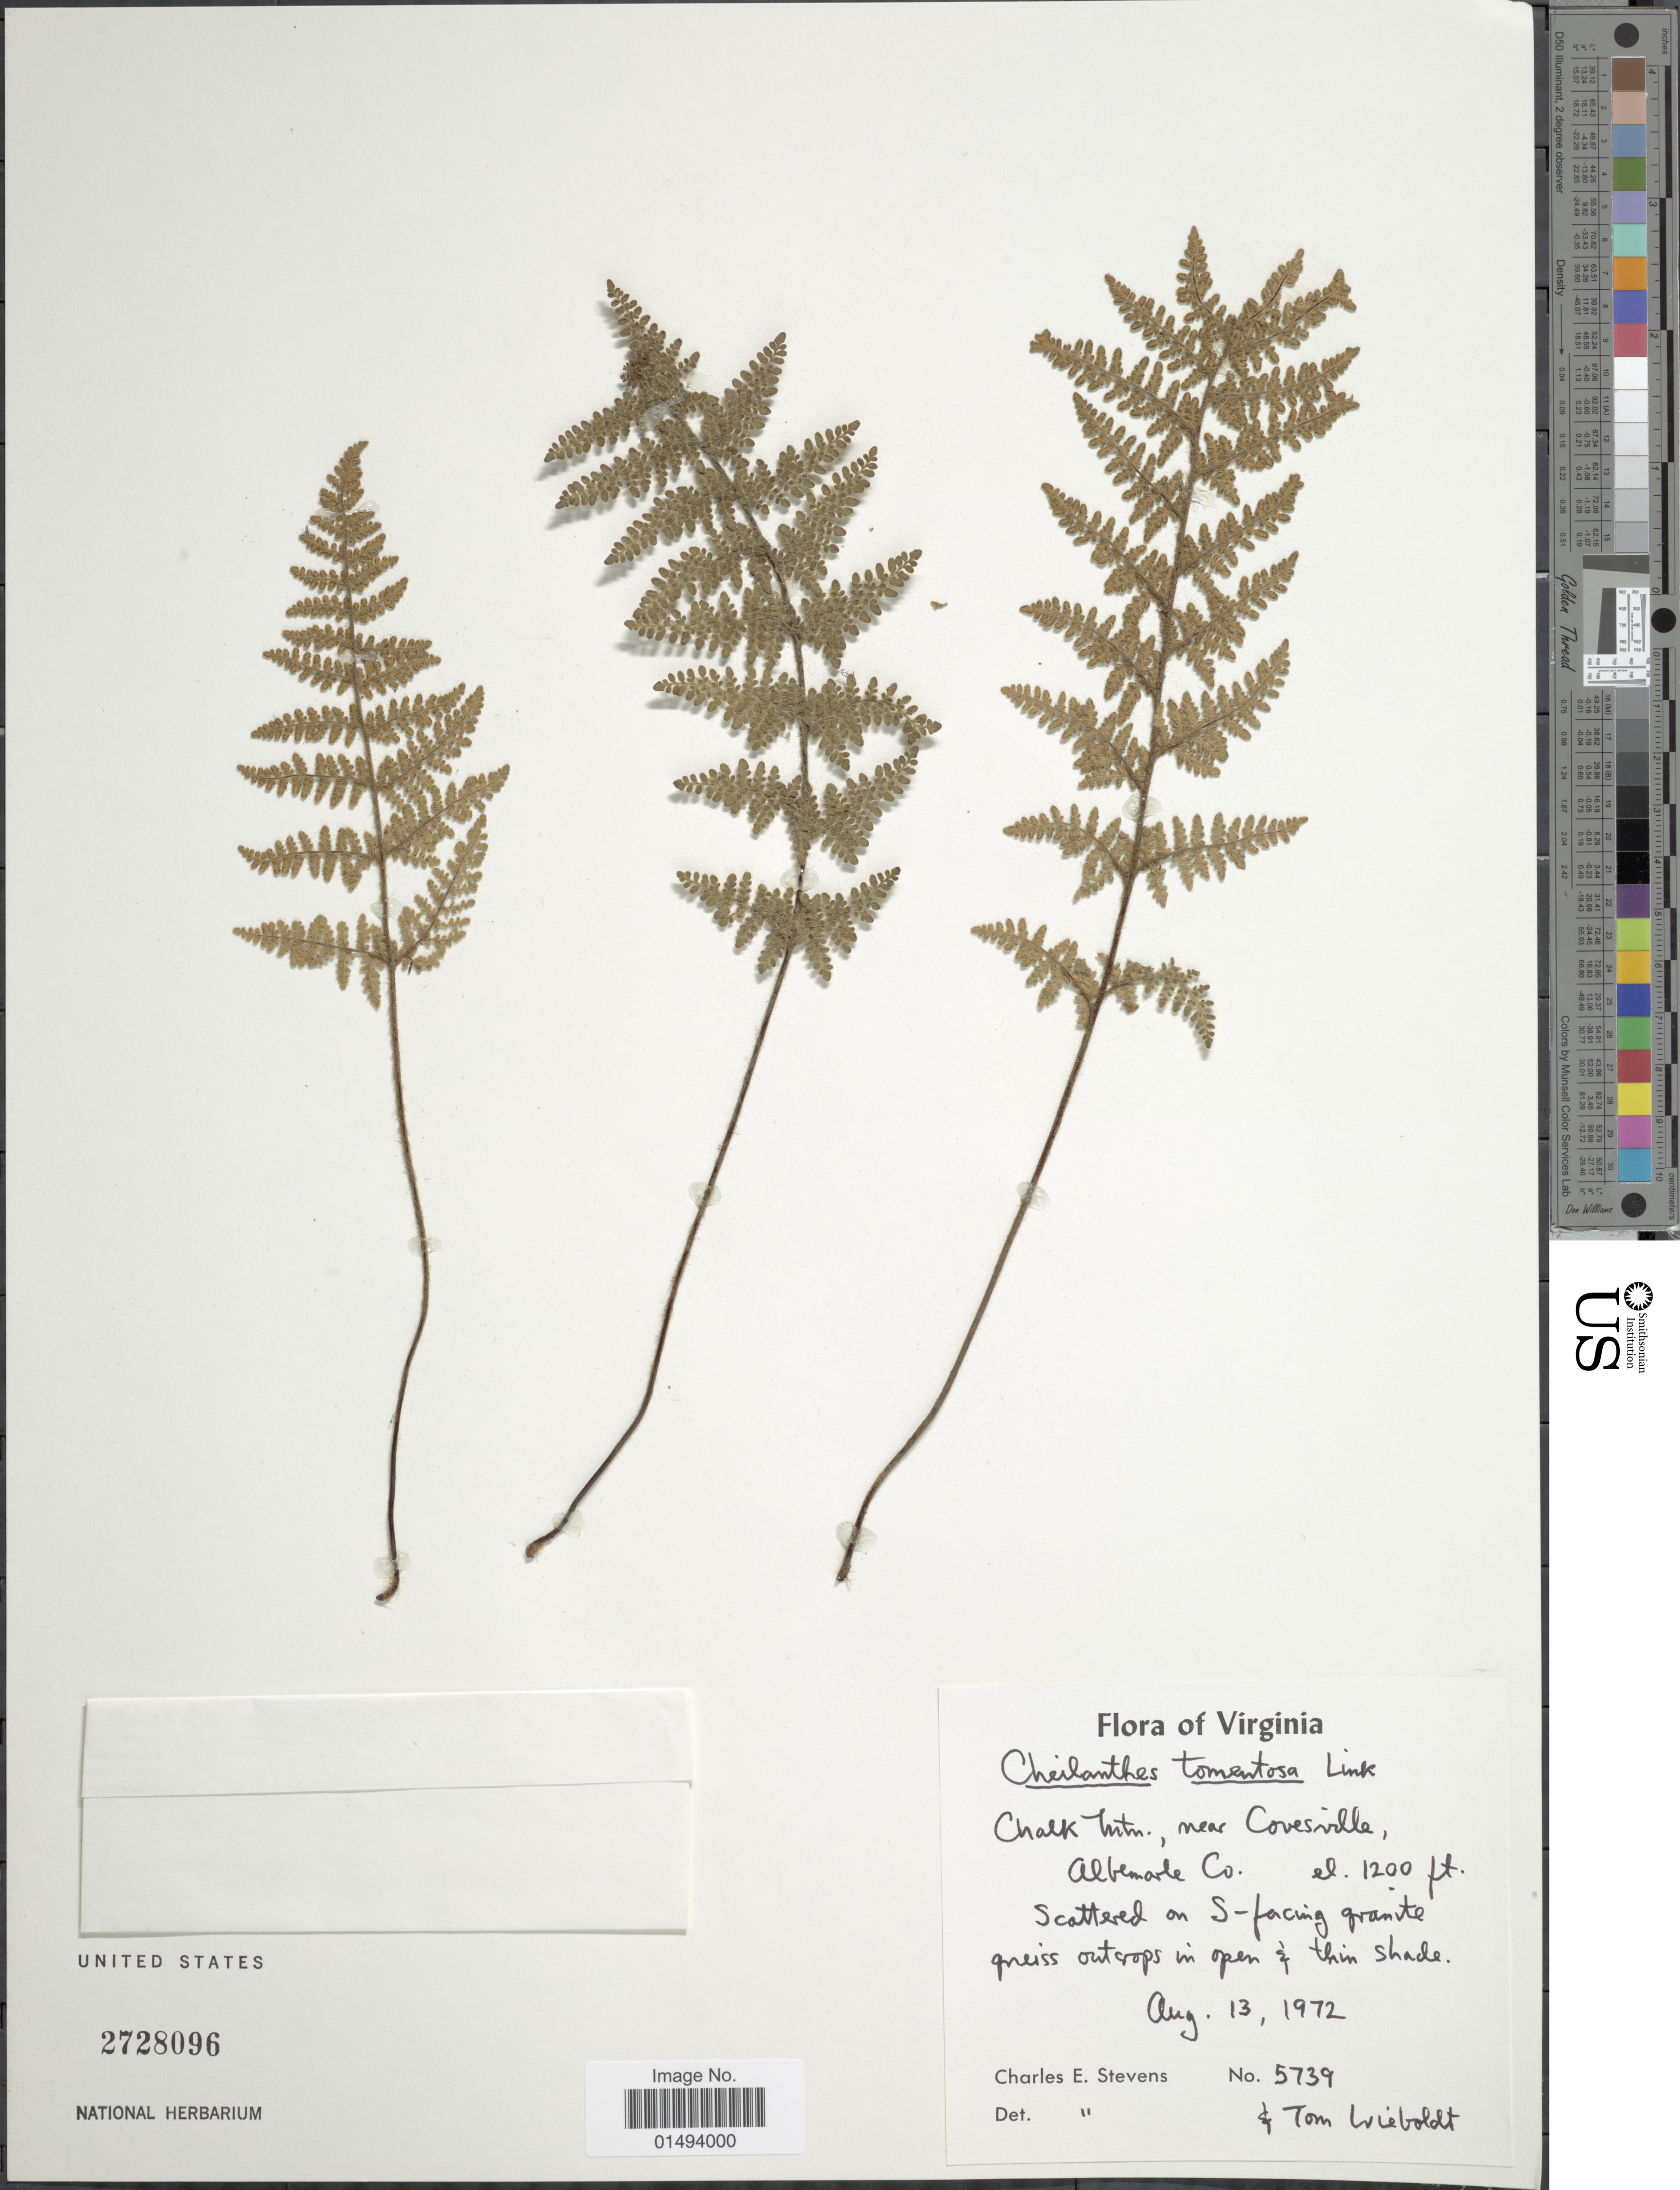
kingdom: Plantae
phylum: Tracheophyta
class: Polypodiopsida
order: Polypodiales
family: Pteridaceae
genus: Myriopteris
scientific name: Myriopteris tomentosa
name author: (Link) Fée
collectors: C. Stevens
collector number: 5739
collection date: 1972-08-13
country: United States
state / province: Virginia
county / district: Albemarle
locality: Virginia, Chalk Mtn., near Covesville, Albemarle Co, scattered on S facing granite gneiss outcrops in open & thin shade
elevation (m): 366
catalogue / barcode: US 2728096